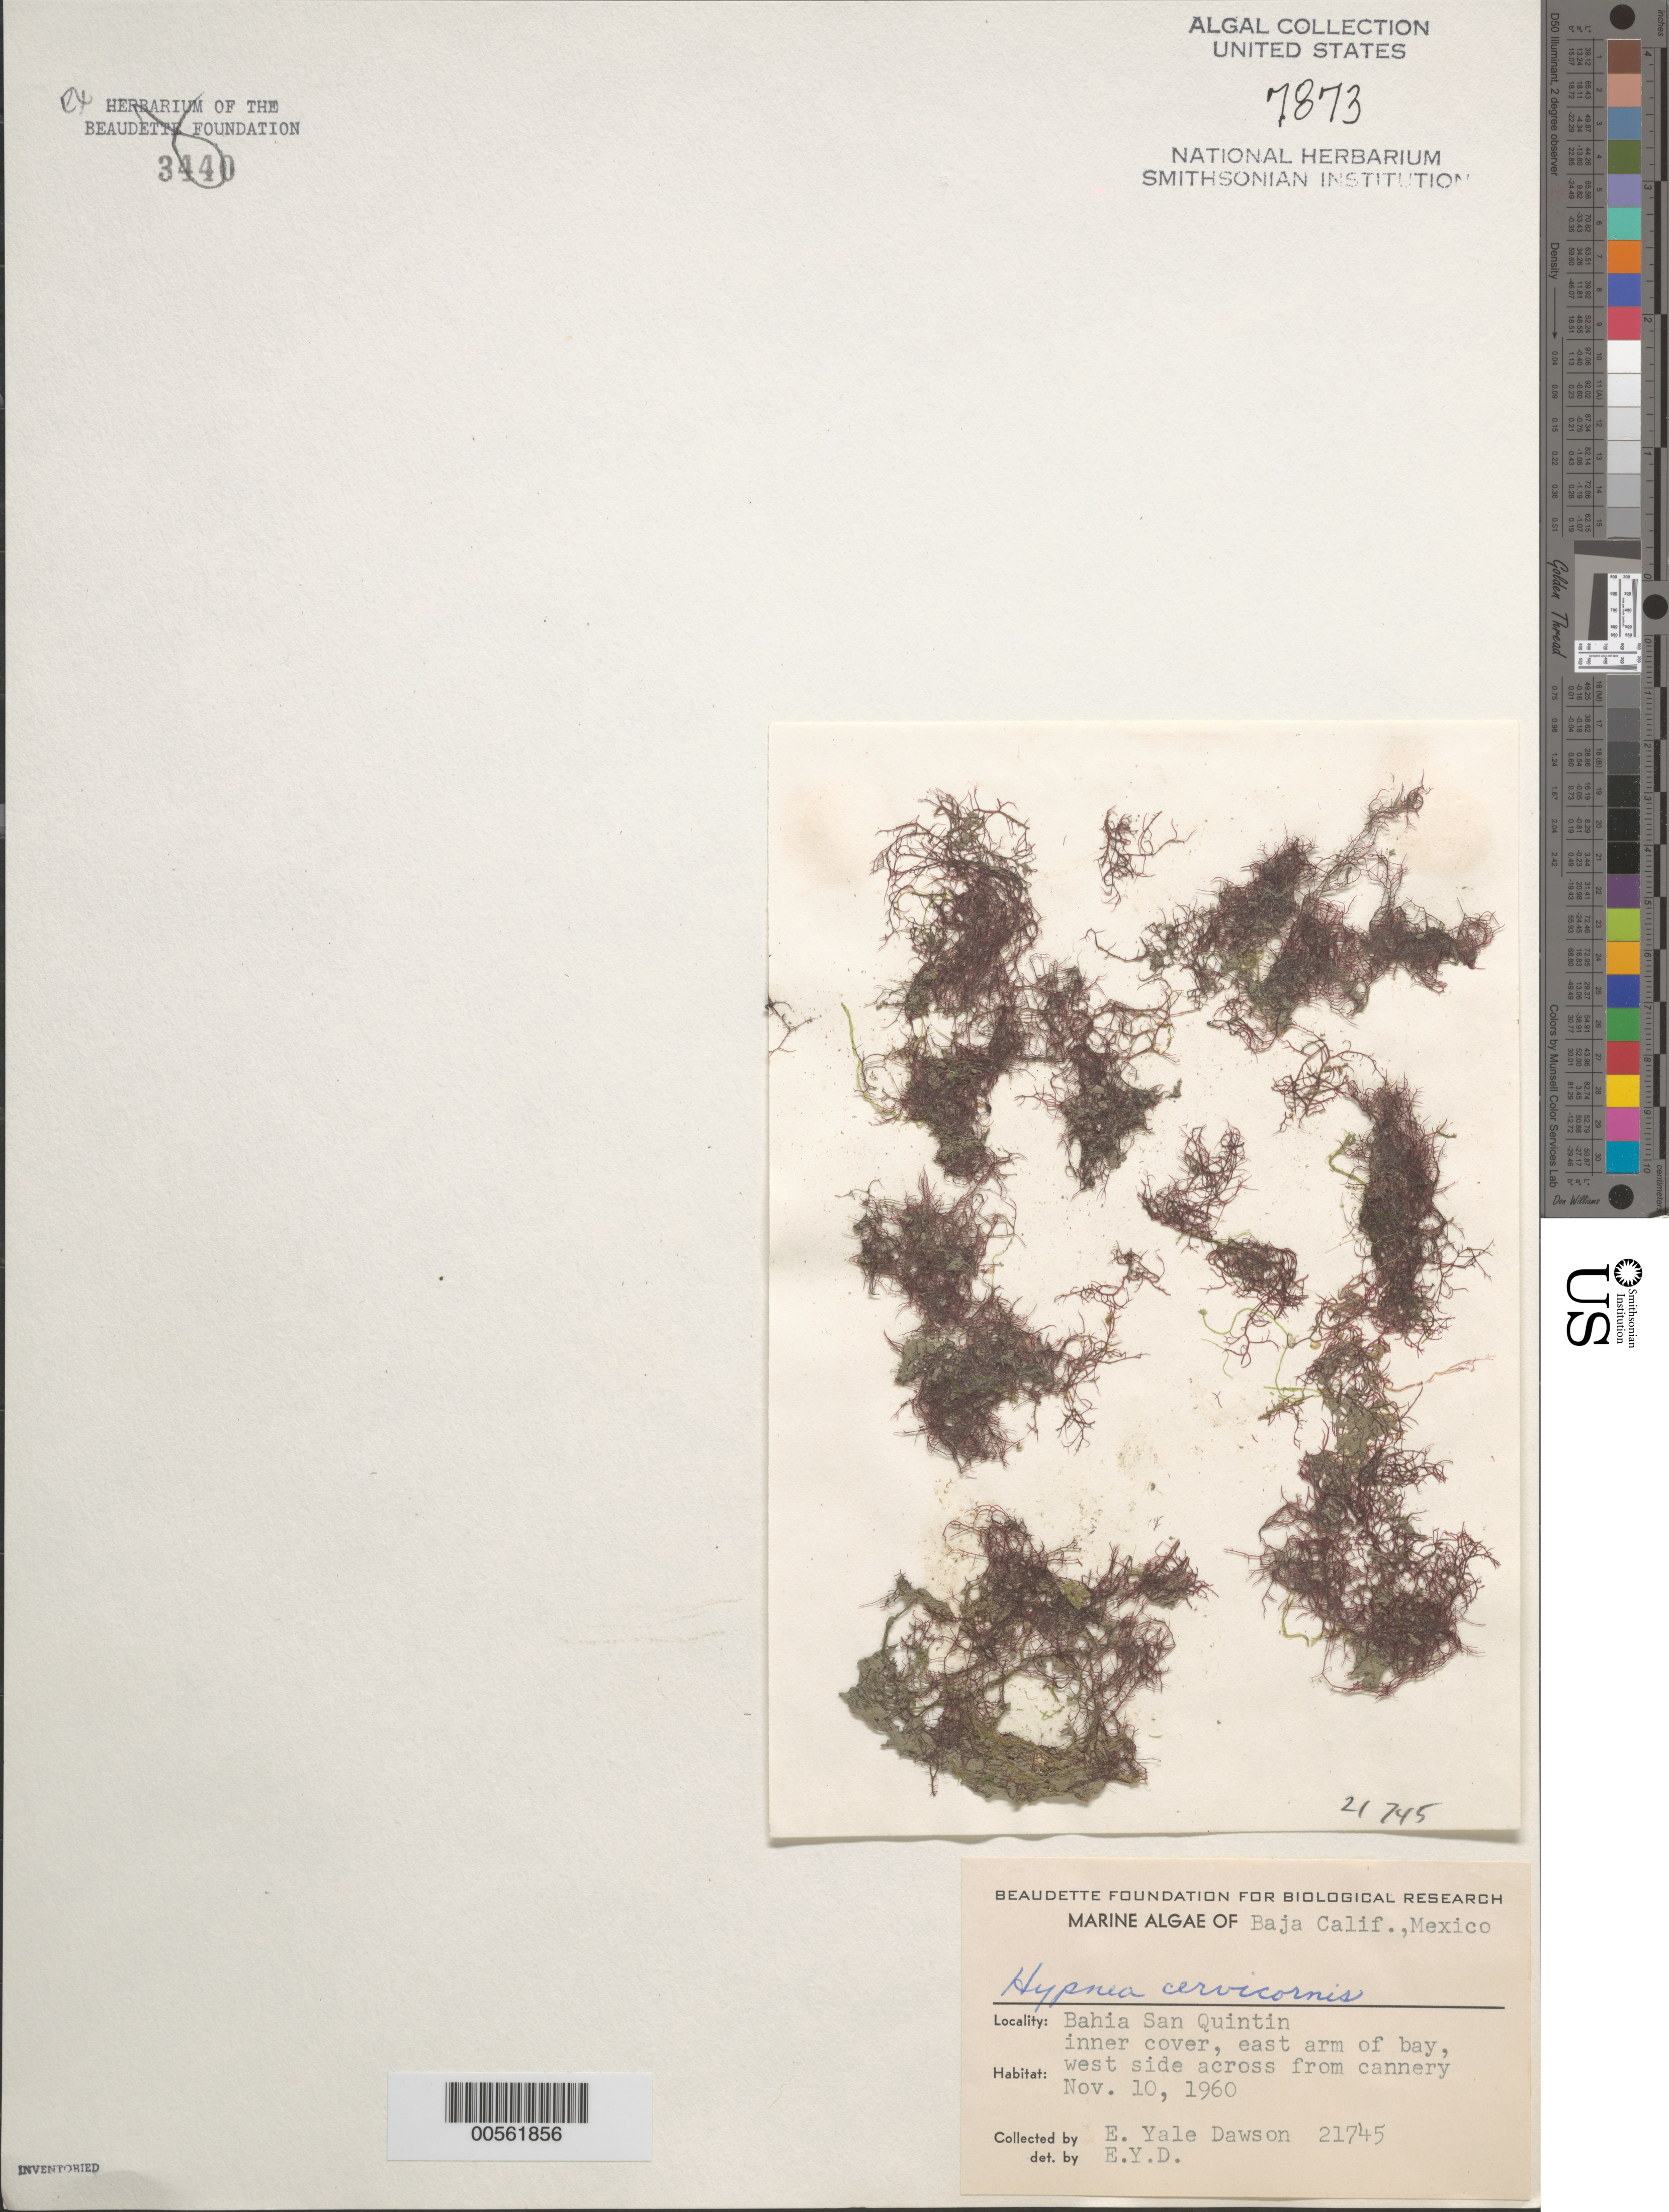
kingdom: Plantae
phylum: Rhodophyta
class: Florideophyceae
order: Gigartinales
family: Cystocloniaceae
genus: Hypnea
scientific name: Hypnea cervicornis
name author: J. Agardh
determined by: Dawson, E. Y.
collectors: E. Y. Dawson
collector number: EYD 21745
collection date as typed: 10 Nov 1960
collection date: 1960-11-10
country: Mexico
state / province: Baja California Norte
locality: Bahia San Quintin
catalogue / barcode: US 7873